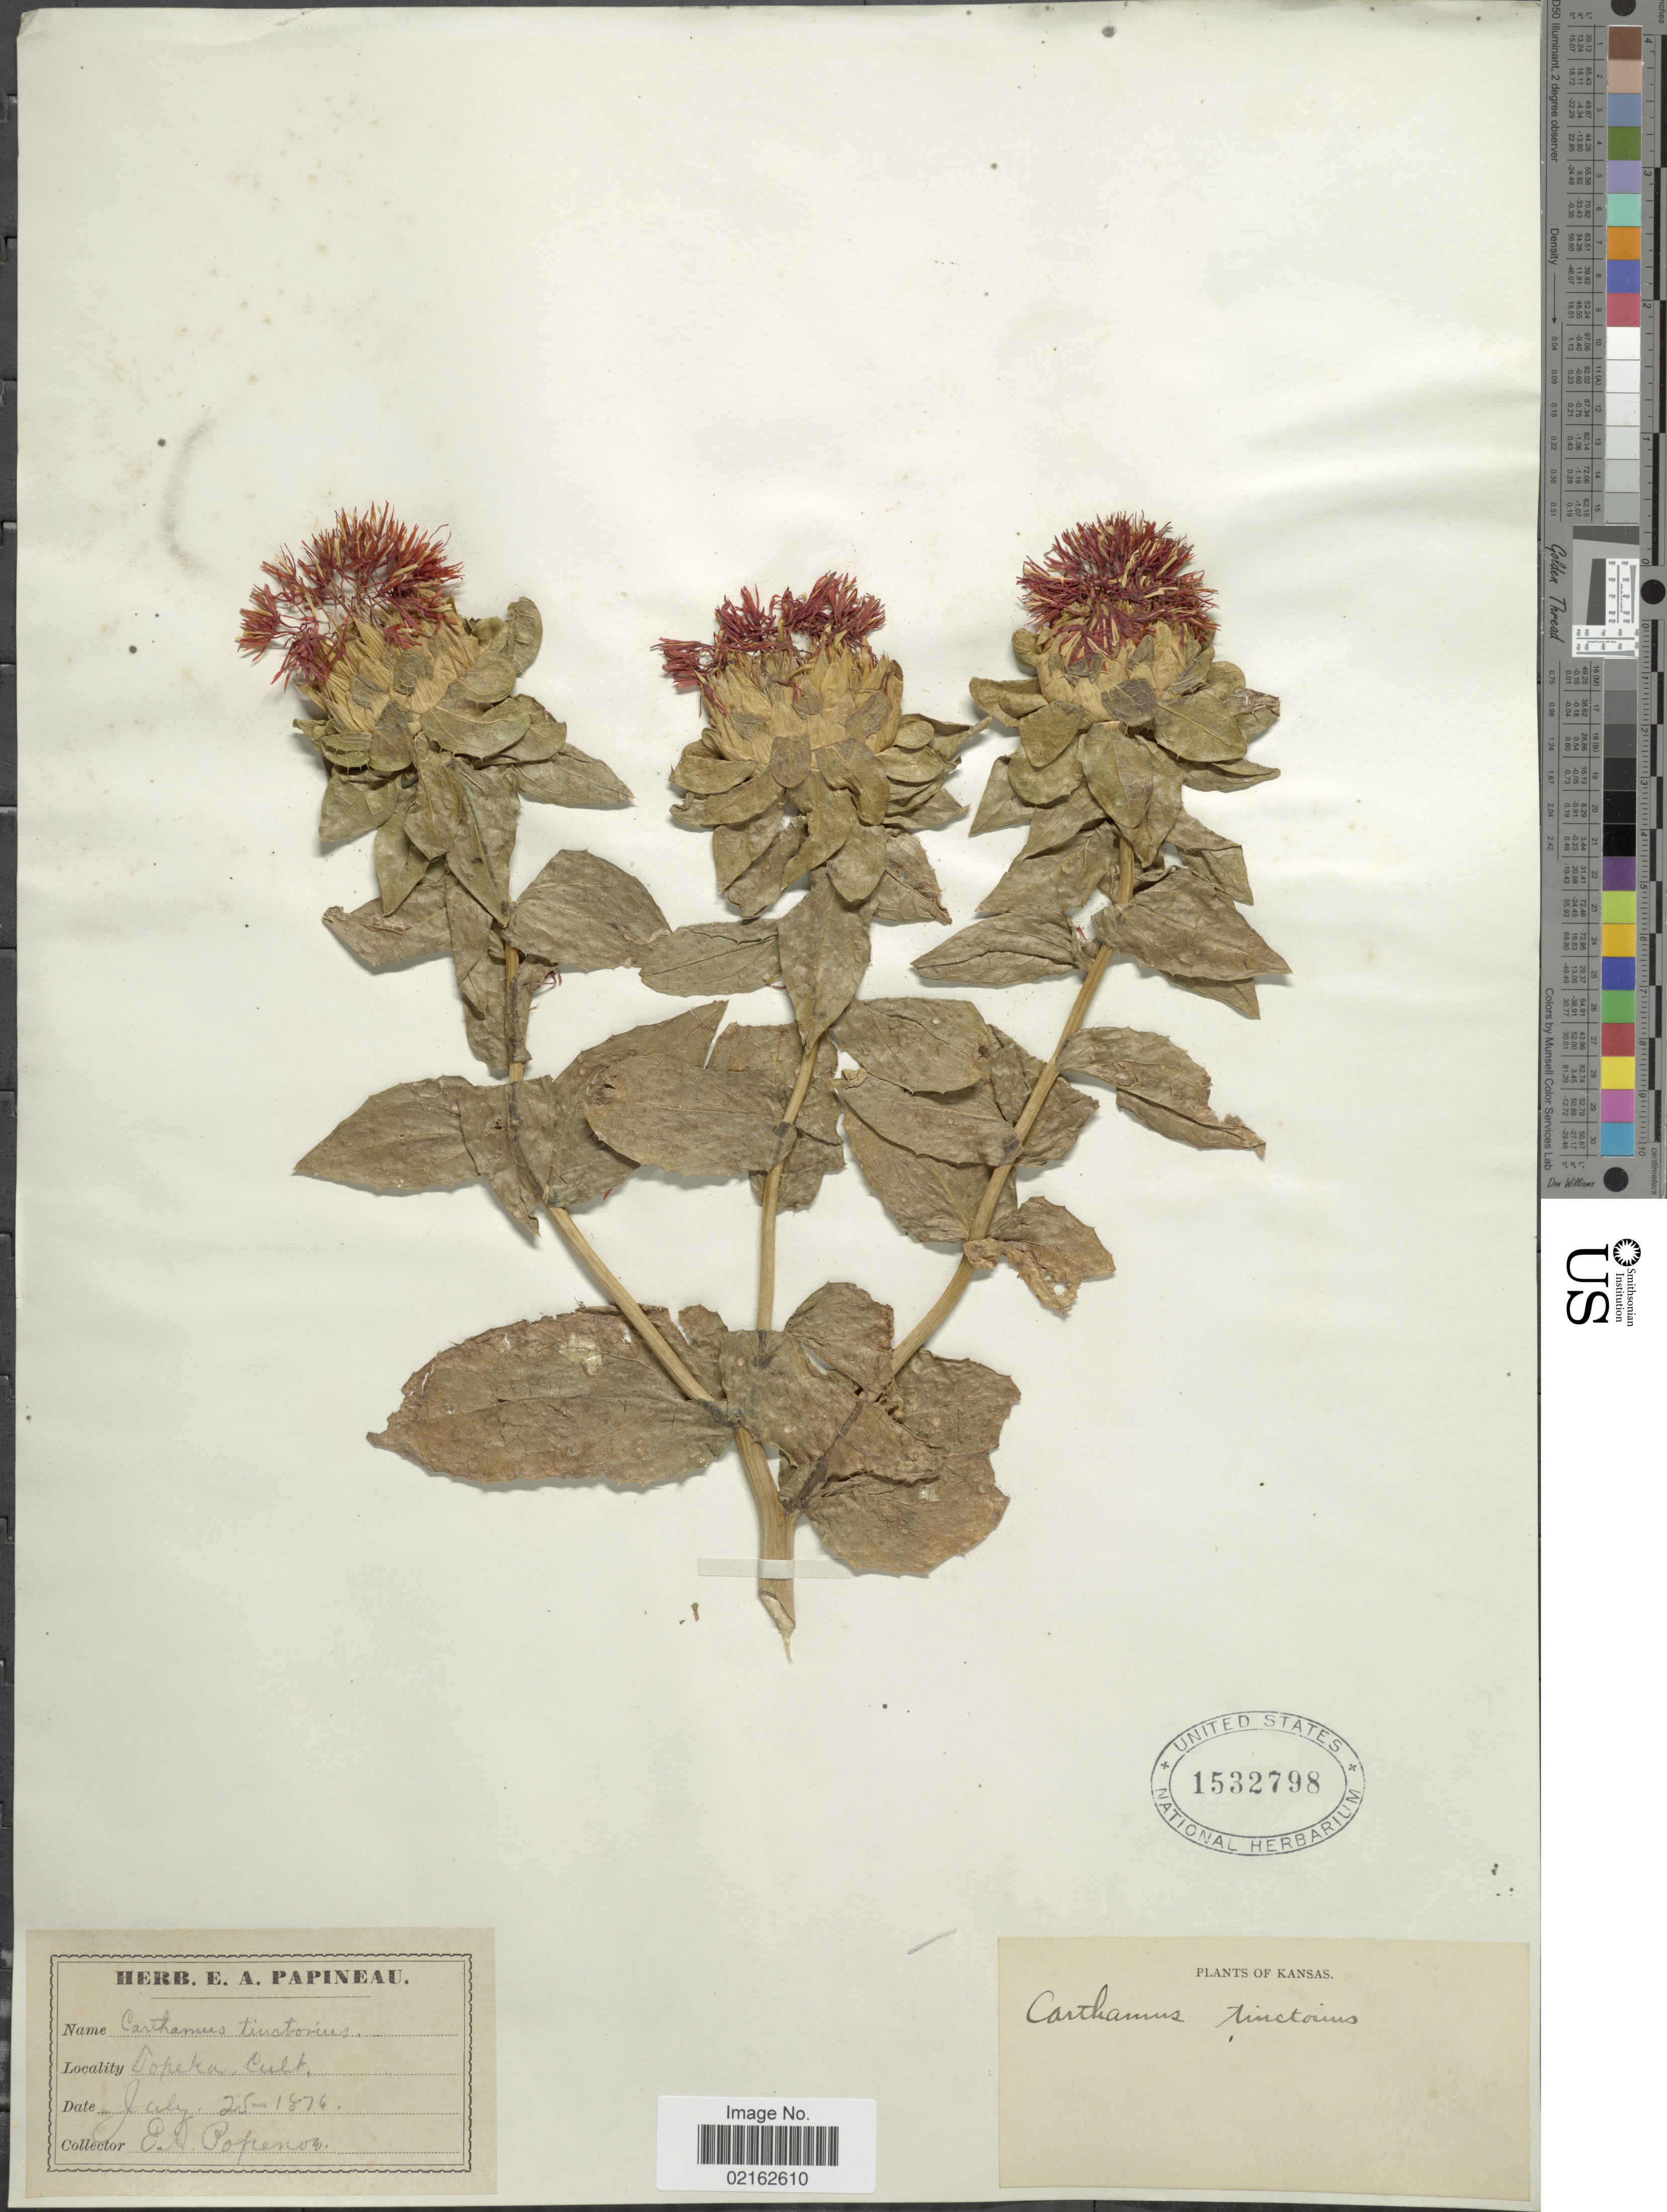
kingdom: Plantae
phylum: Tracheophyta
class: Magnoliopsida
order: Asterales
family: Asteraceae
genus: Carthamus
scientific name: Carthamus tinctorius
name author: L.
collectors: E. A. Popenoe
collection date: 1876-07-25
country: United States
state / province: Kansas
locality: Topeka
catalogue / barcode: US 1532798